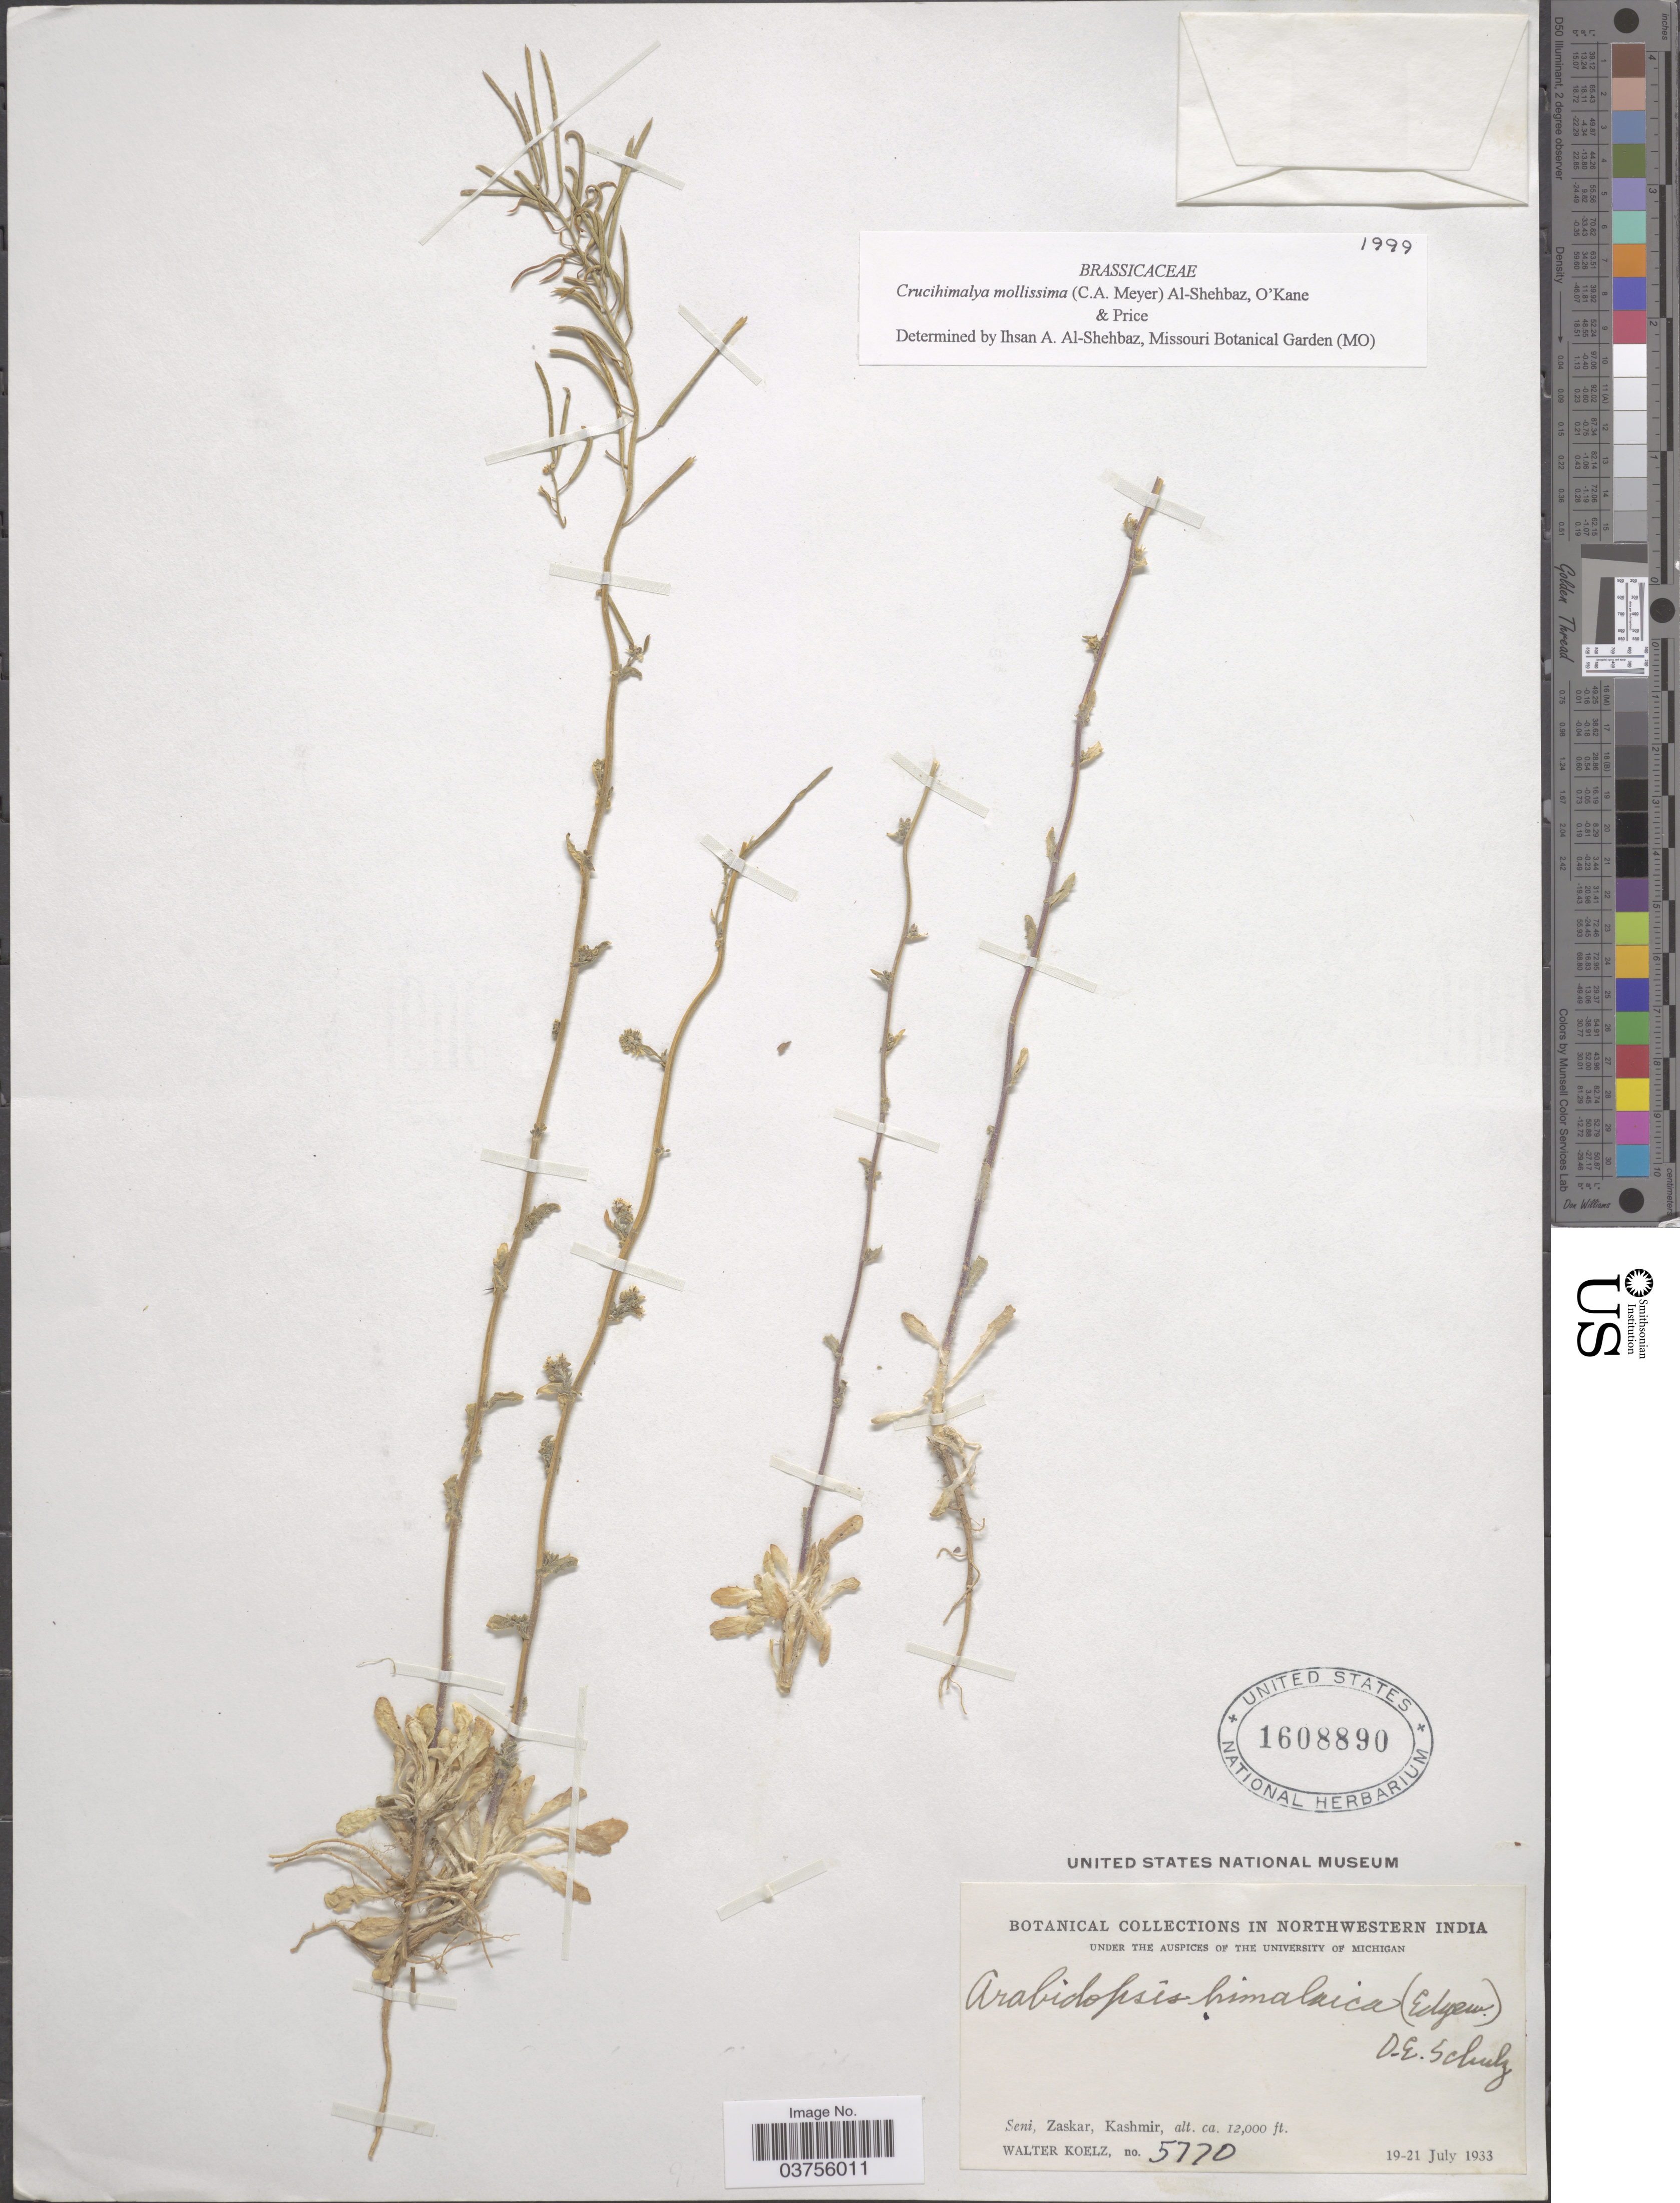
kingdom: Plantae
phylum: Tracheophyta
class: Magnoliopsida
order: Brassicales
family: Brassicaceae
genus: Crucihimalaya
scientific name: Crucihimalaya mollissima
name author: (C.A. Mey.) Al-Shehbaz et al.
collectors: W. N. Koelz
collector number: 5770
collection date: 1933-07-19/1933-07-21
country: India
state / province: Jammu and Kashmir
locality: Northwestern India. Seni, Zaskar, Kashmir.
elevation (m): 3658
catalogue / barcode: US 1608890